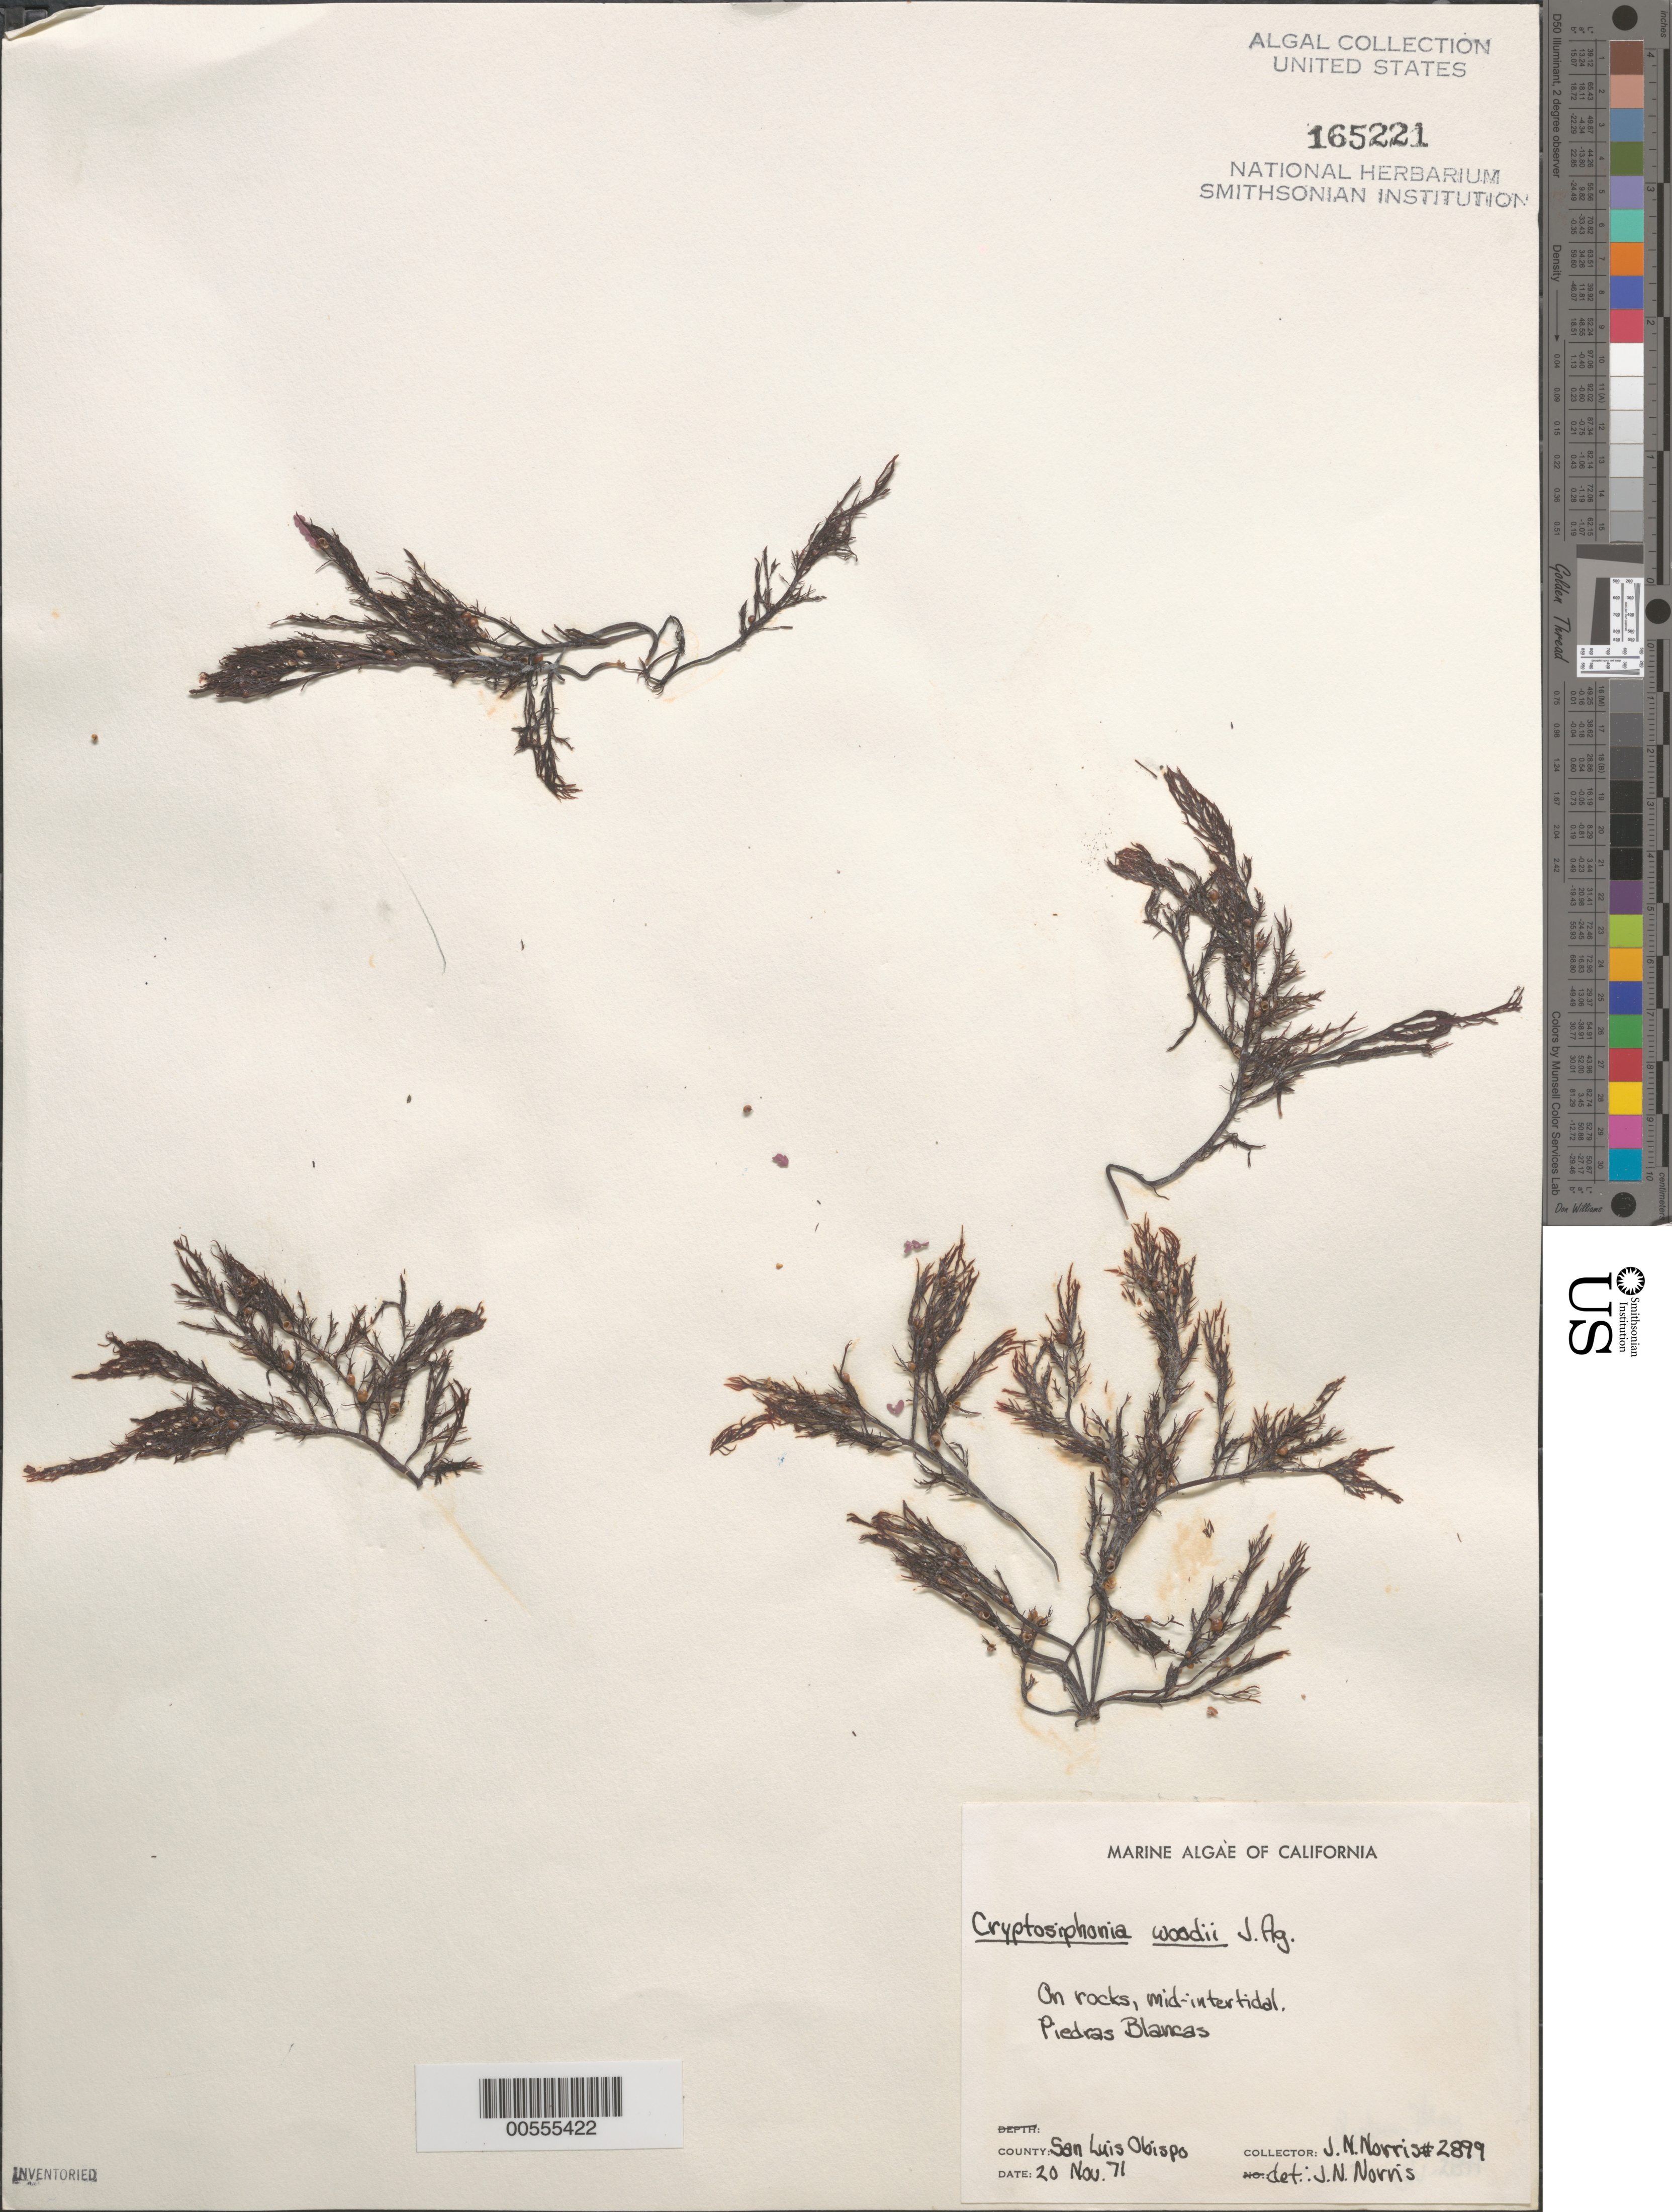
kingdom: Plantae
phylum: Rhodophyta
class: Florideophyceae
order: Gigartinales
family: Dumontiaceae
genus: Cryptosiphonia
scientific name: Cryptosiphonia woodii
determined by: Norris, James N.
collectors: J. N. Norris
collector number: JN-2899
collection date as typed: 20 Nov 1971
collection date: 1971-11-20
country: United States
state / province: California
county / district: San Luis Obispo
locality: Piedras Blancas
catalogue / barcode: US 165221